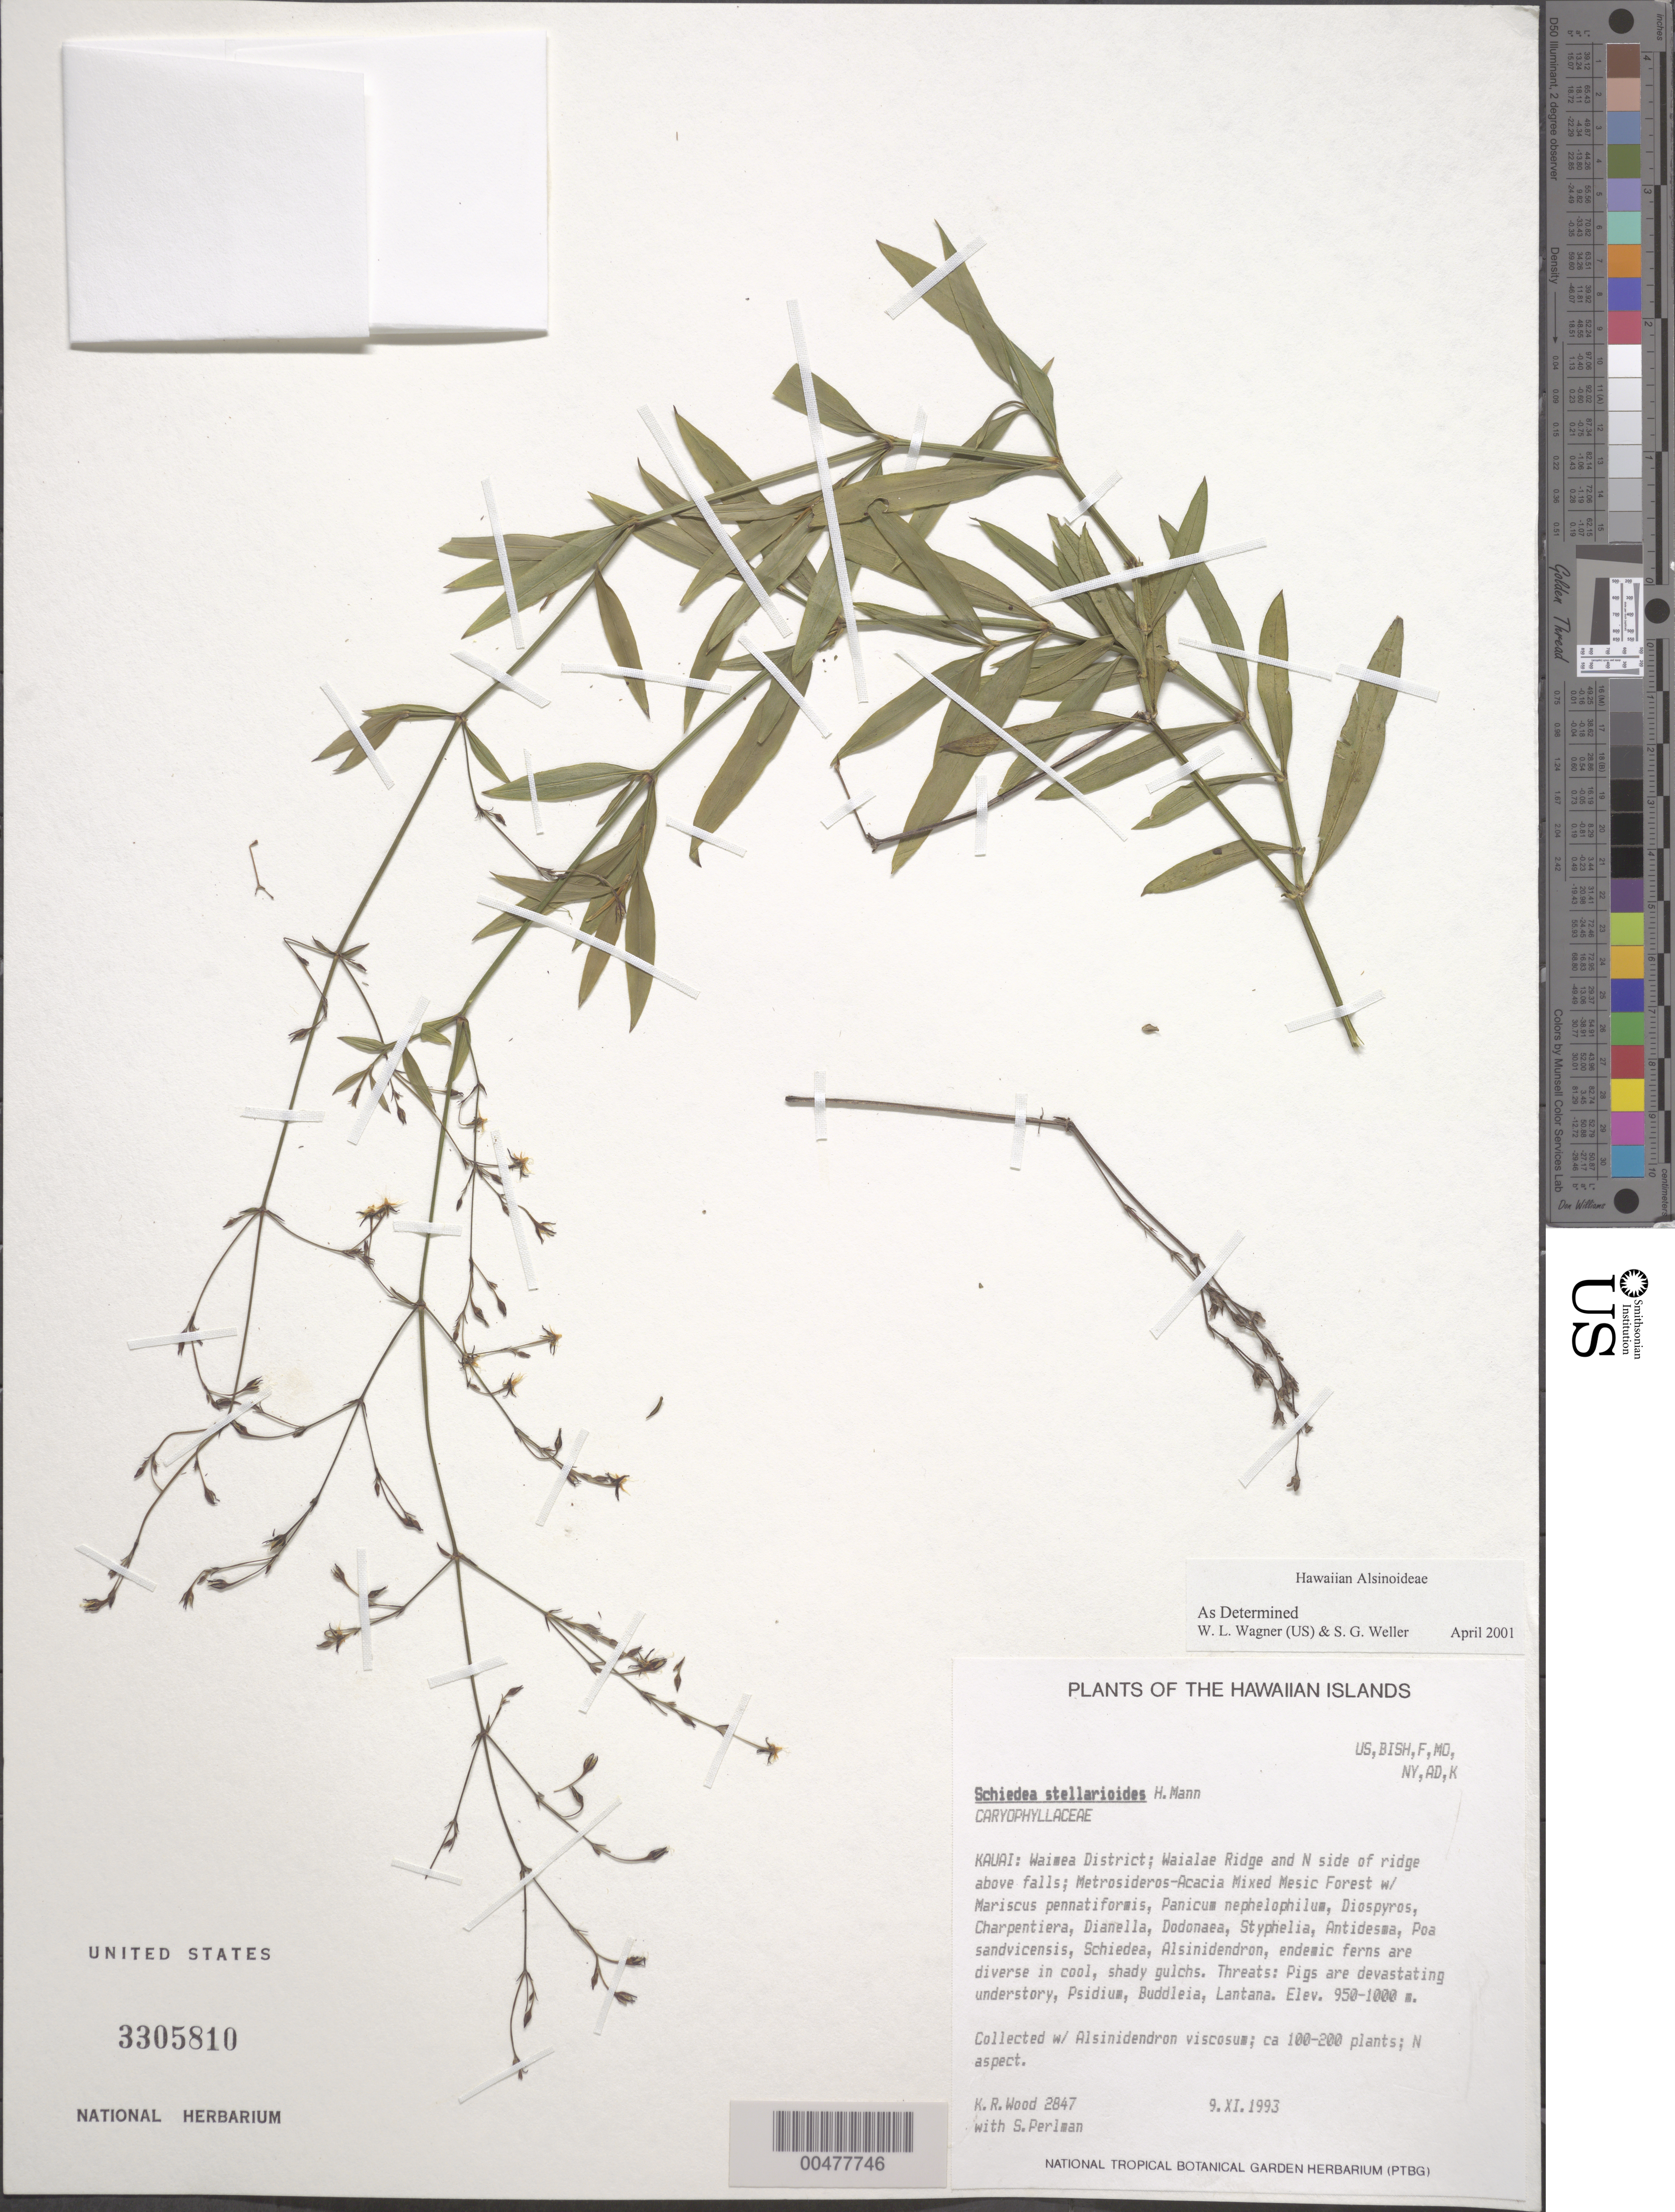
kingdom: Plantae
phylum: Tracheophyta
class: Magnoliopsida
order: Caryophyllales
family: Caryophyllaceae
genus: Schiedea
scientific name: Schiedea stellarioides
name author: H. Mann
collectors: K. R. Wood & S. P. Perlman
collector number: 2847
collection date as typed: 9 Nov 1993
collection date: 1993-11-09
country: United States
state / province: Hawaii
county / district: Kauai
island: Kaua'i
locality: Waimea Dist., Waialae Ridge and N side of ridge above falls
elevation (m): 950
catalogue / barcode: US 3305810